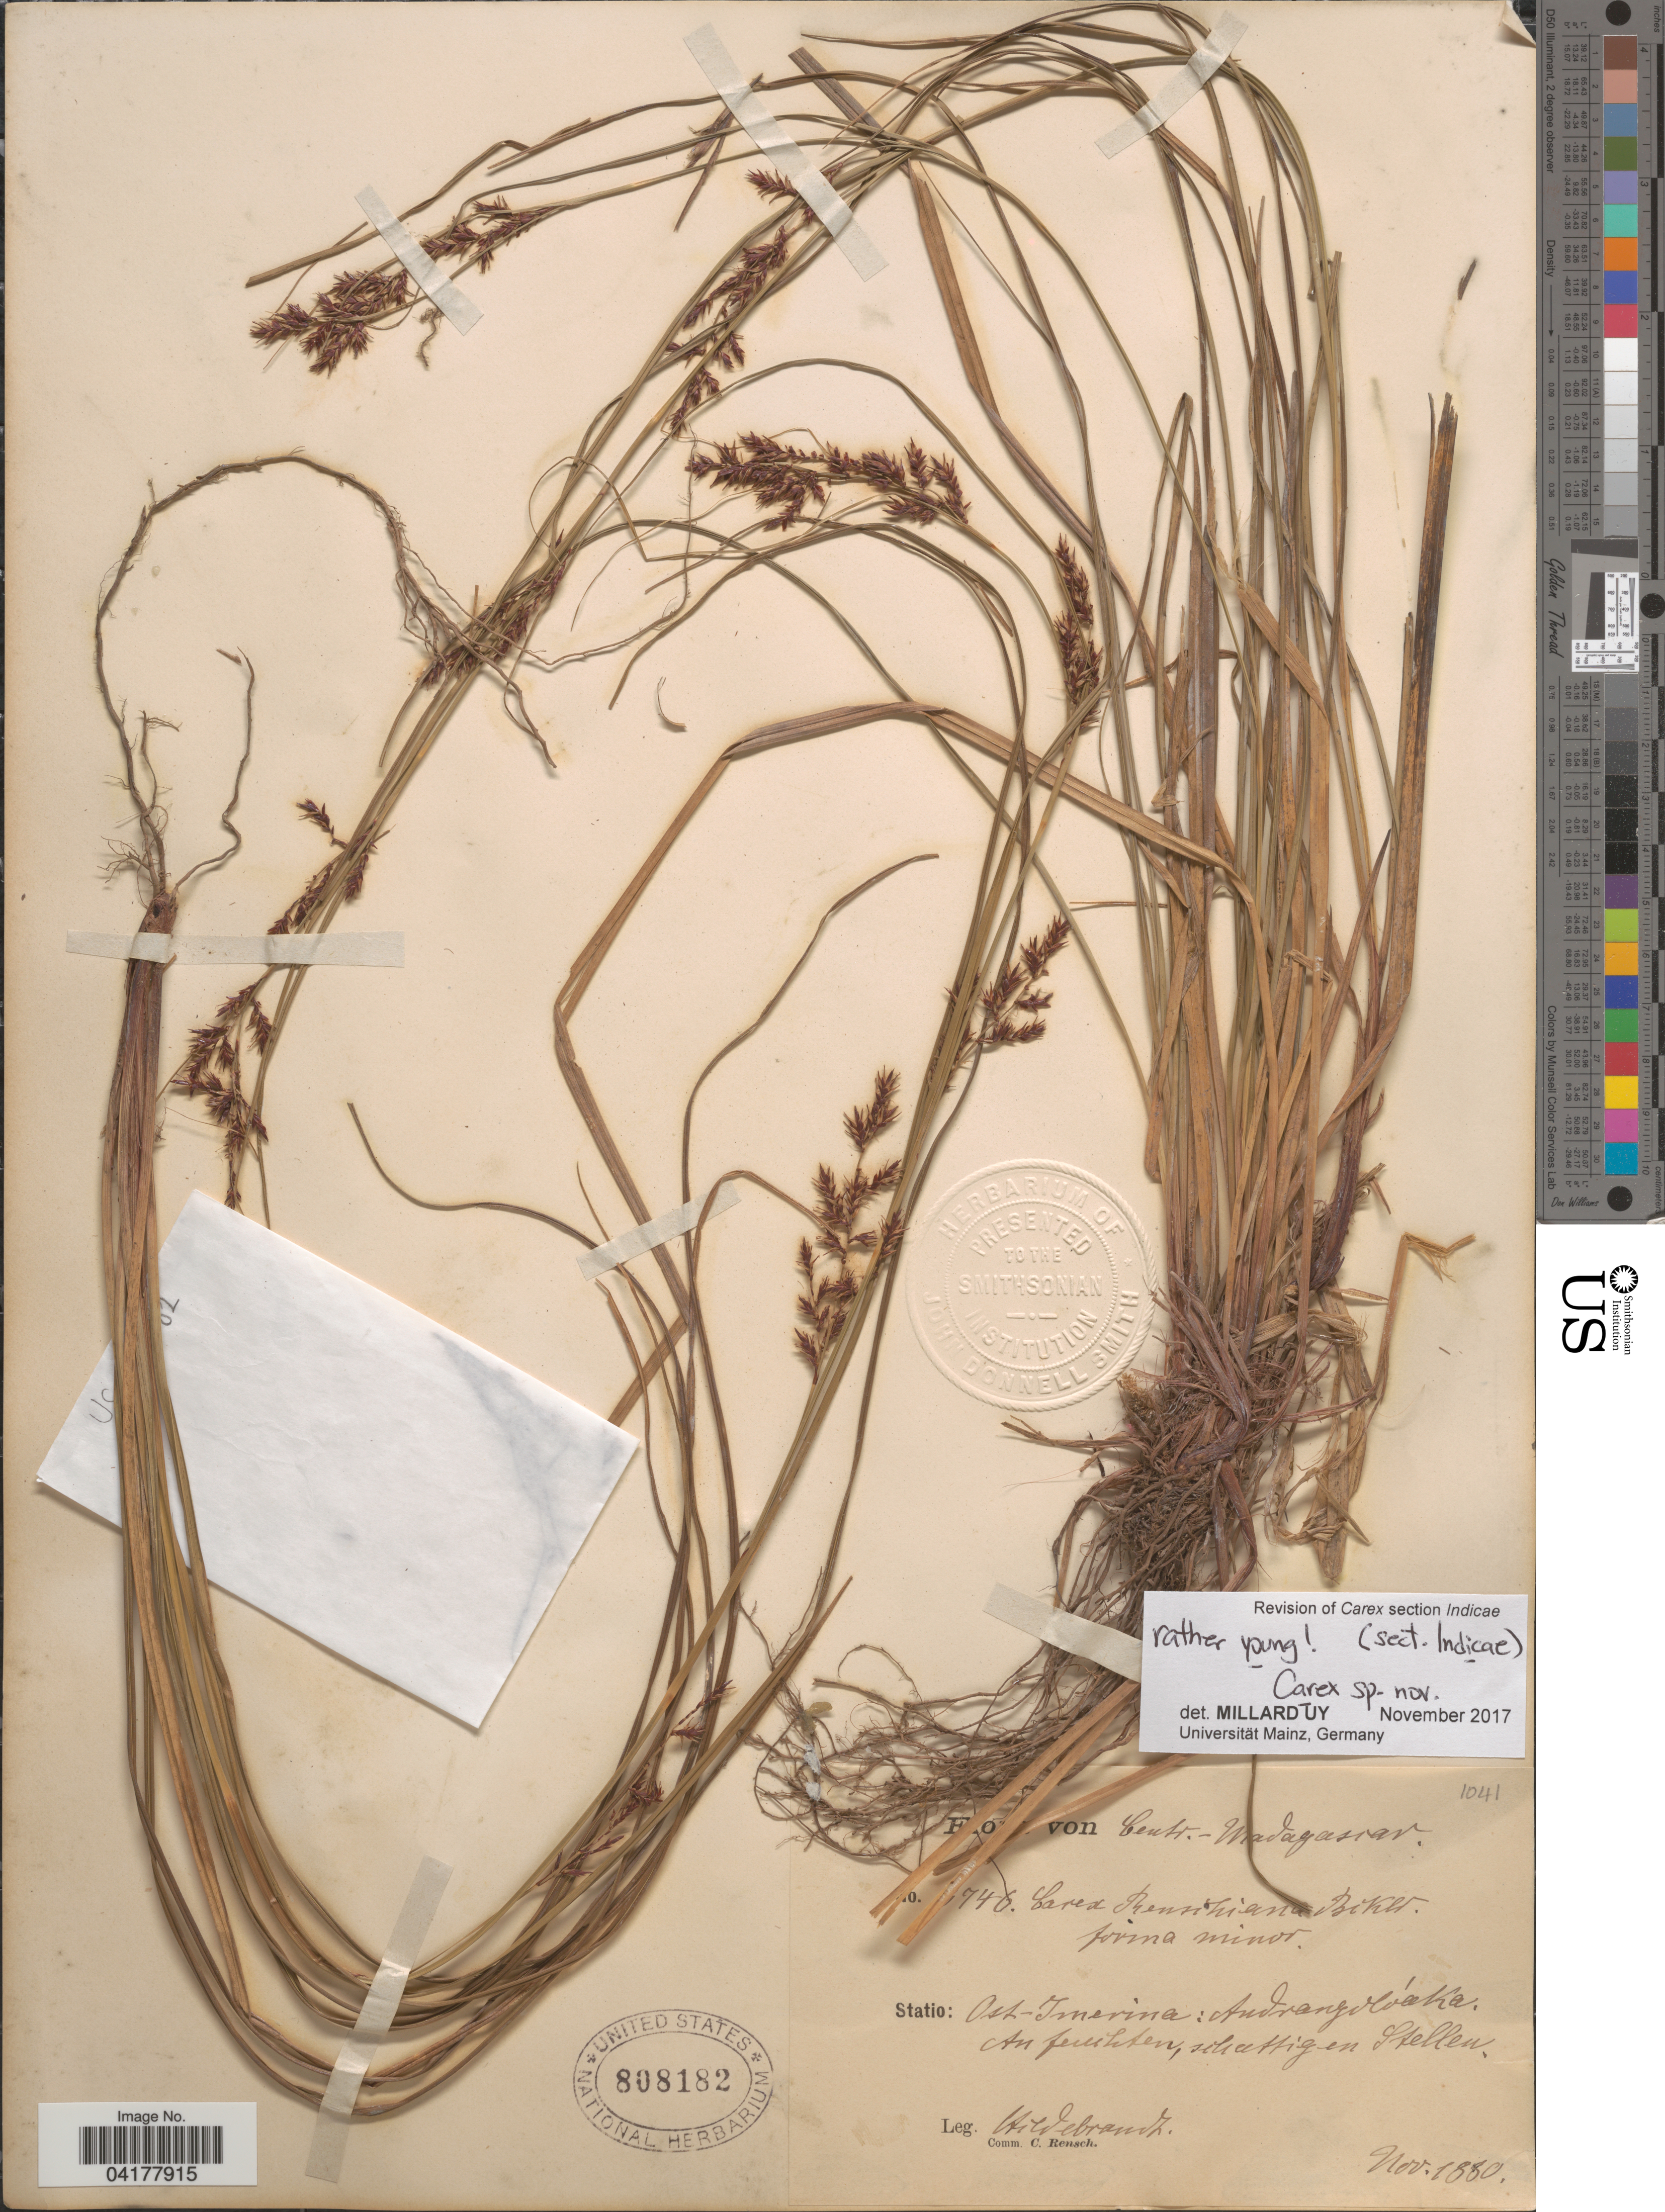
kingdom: Plantae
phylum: Tracheophyta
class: Liliopsida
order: Poales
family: Cyperaceae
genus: Carex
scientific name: Carex sp.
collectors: Hildebrandt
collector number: !746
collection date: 1880-11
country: Madagascar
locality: Centr.-Madagascar. Statio: Ost-Imerina: Andrangvlóeka [interpreted]. An feuchten, schattigen Stellen.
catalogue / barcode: US 808182